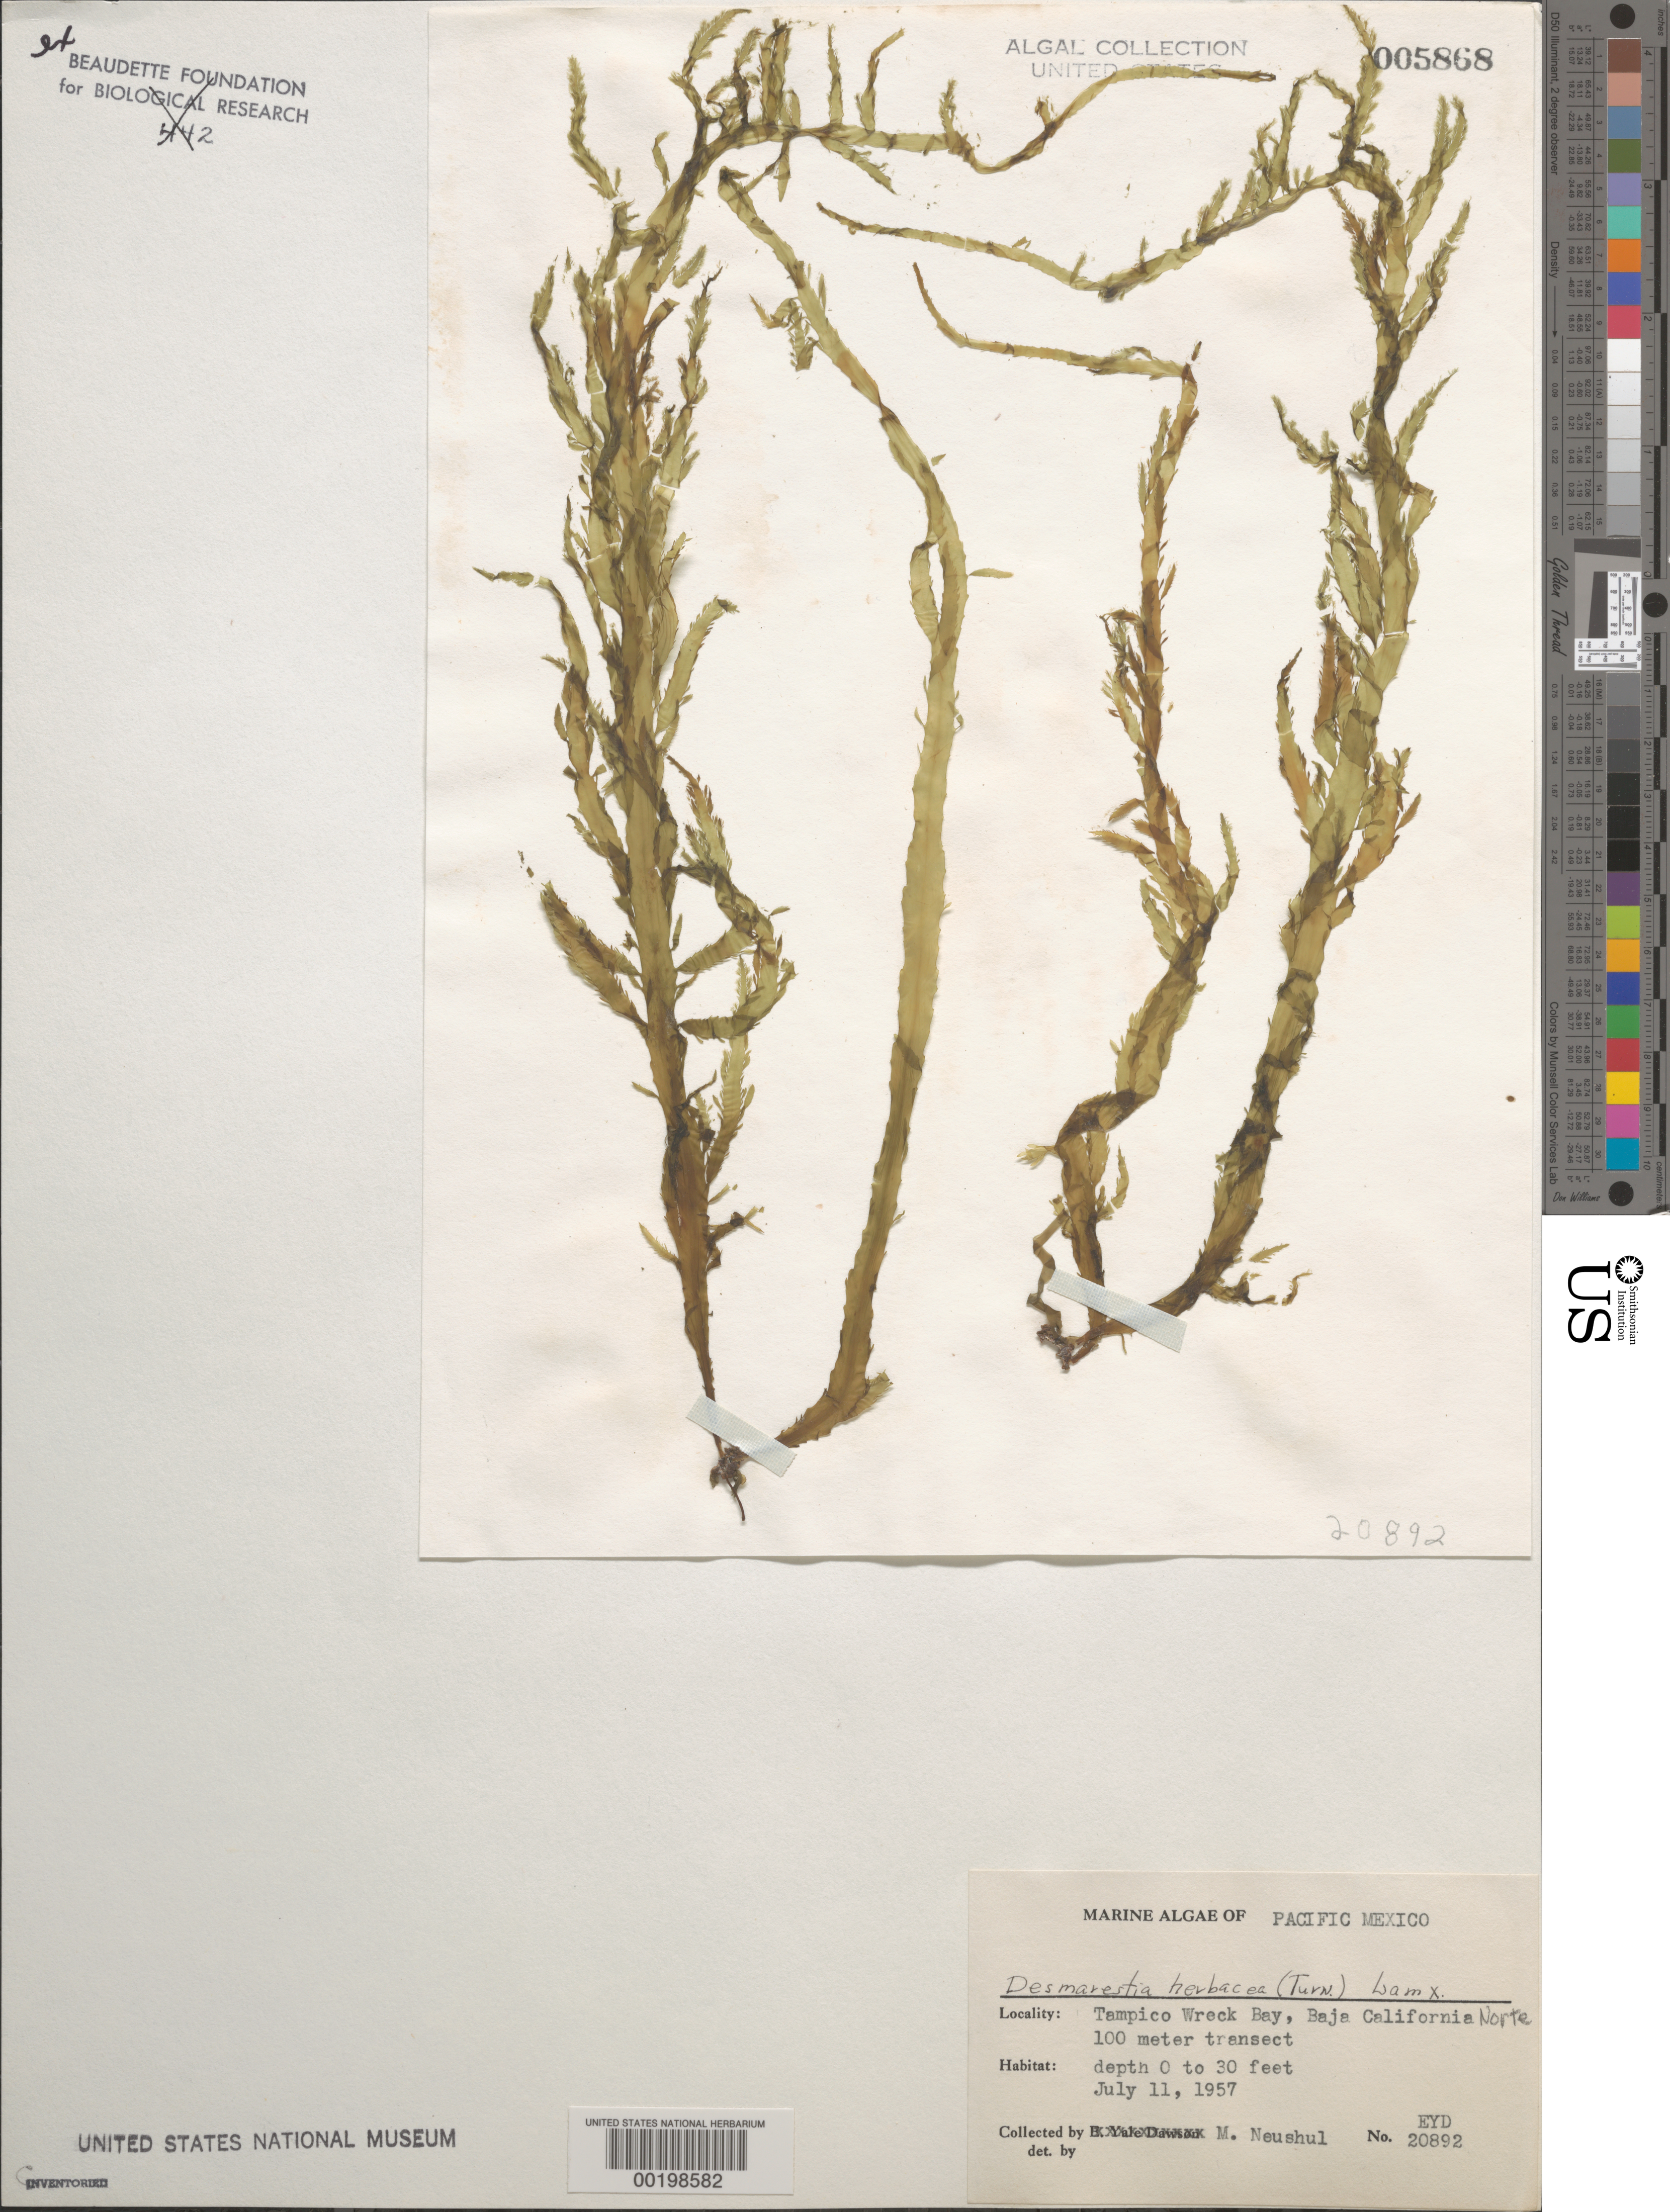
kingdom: Chromista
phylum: Ochrophyta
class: Phaeophyceae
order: Desmarestiales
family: Desmarestiaceae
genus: Desmarestia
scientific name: Desmarestia herbacea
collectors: M. Neushul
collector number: EYD 20892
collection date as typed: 11 Jul 1957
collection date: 1957-07-11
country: Mexico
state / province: Baja California Norte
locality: Tampico Wreck Bay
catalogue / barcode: US 5868